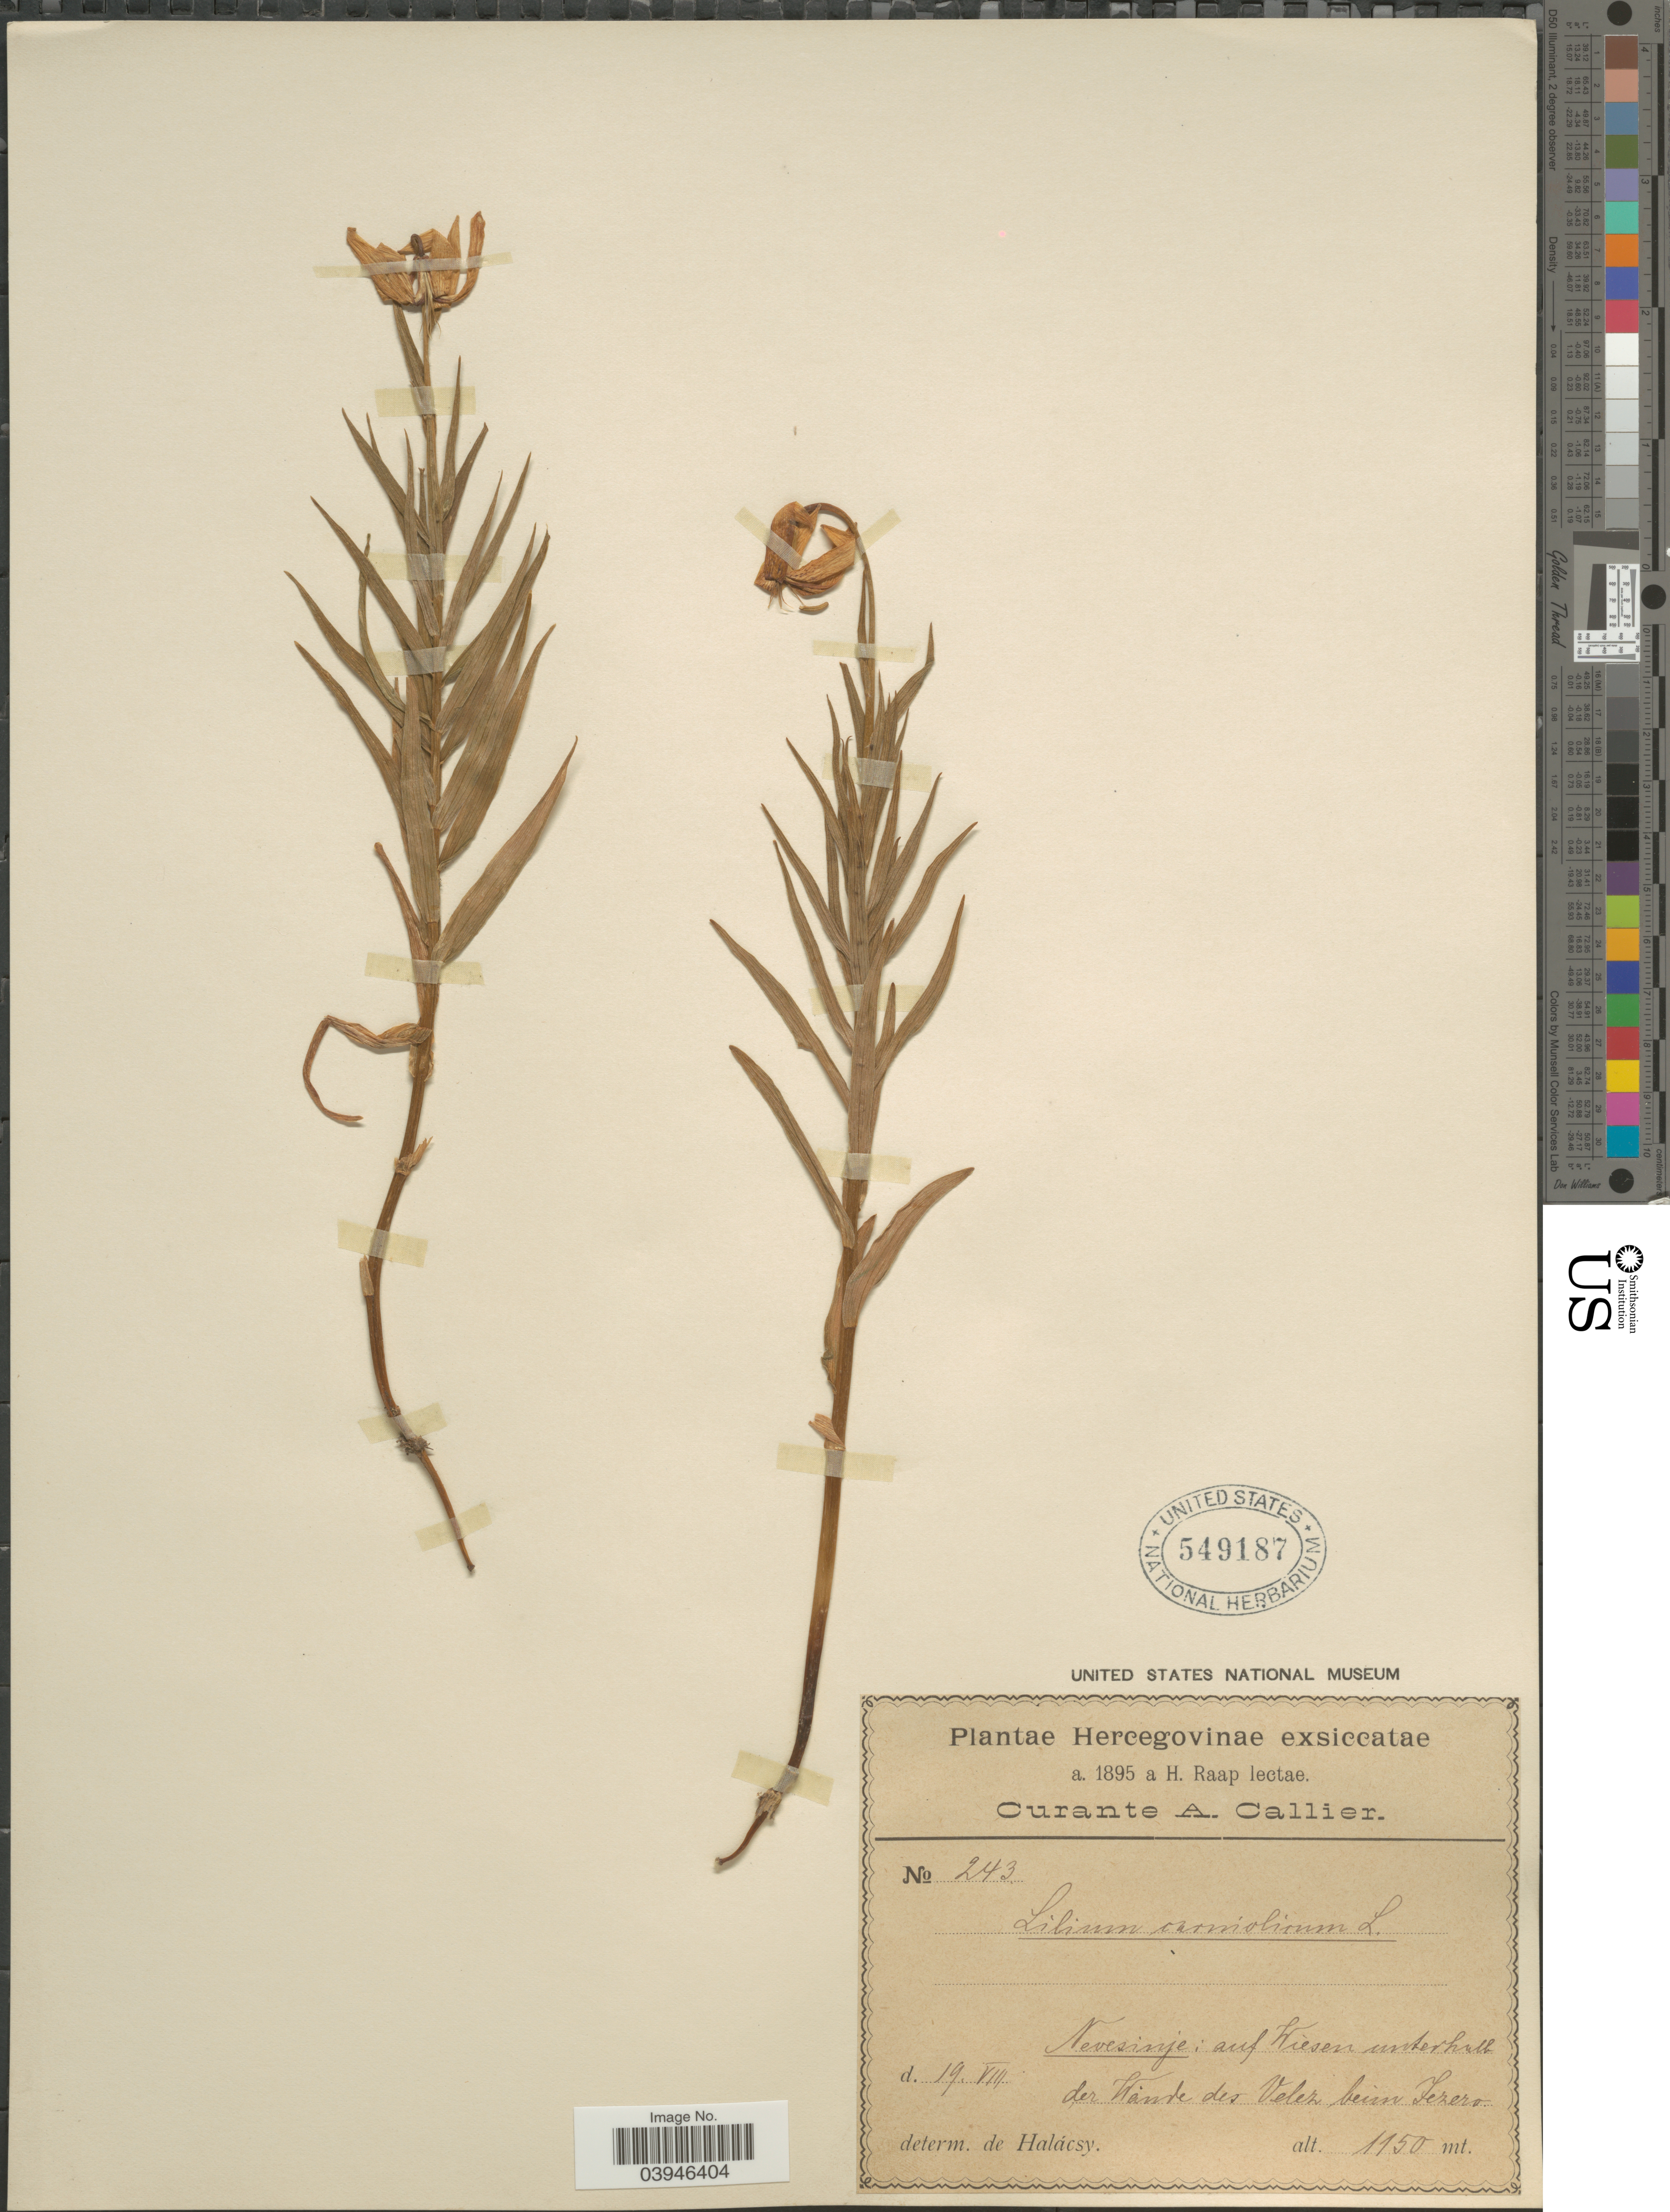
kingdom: Plantae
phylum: Tracheophyta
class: Liliopsida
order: Liliales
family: Liliaceae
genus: Lilium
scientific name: Lilium carniolicum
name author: Bernh. ex W.D.J. Koch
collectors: H. Raap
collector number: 243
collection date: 1895-08-19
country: Bosnia and Herzegovina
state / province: Srpska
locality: Hercegovinae. Nevesinje: auf Wiesen unterhalb der Wande des Velez beim Jezero.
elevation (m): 1150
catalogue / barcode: US 549187